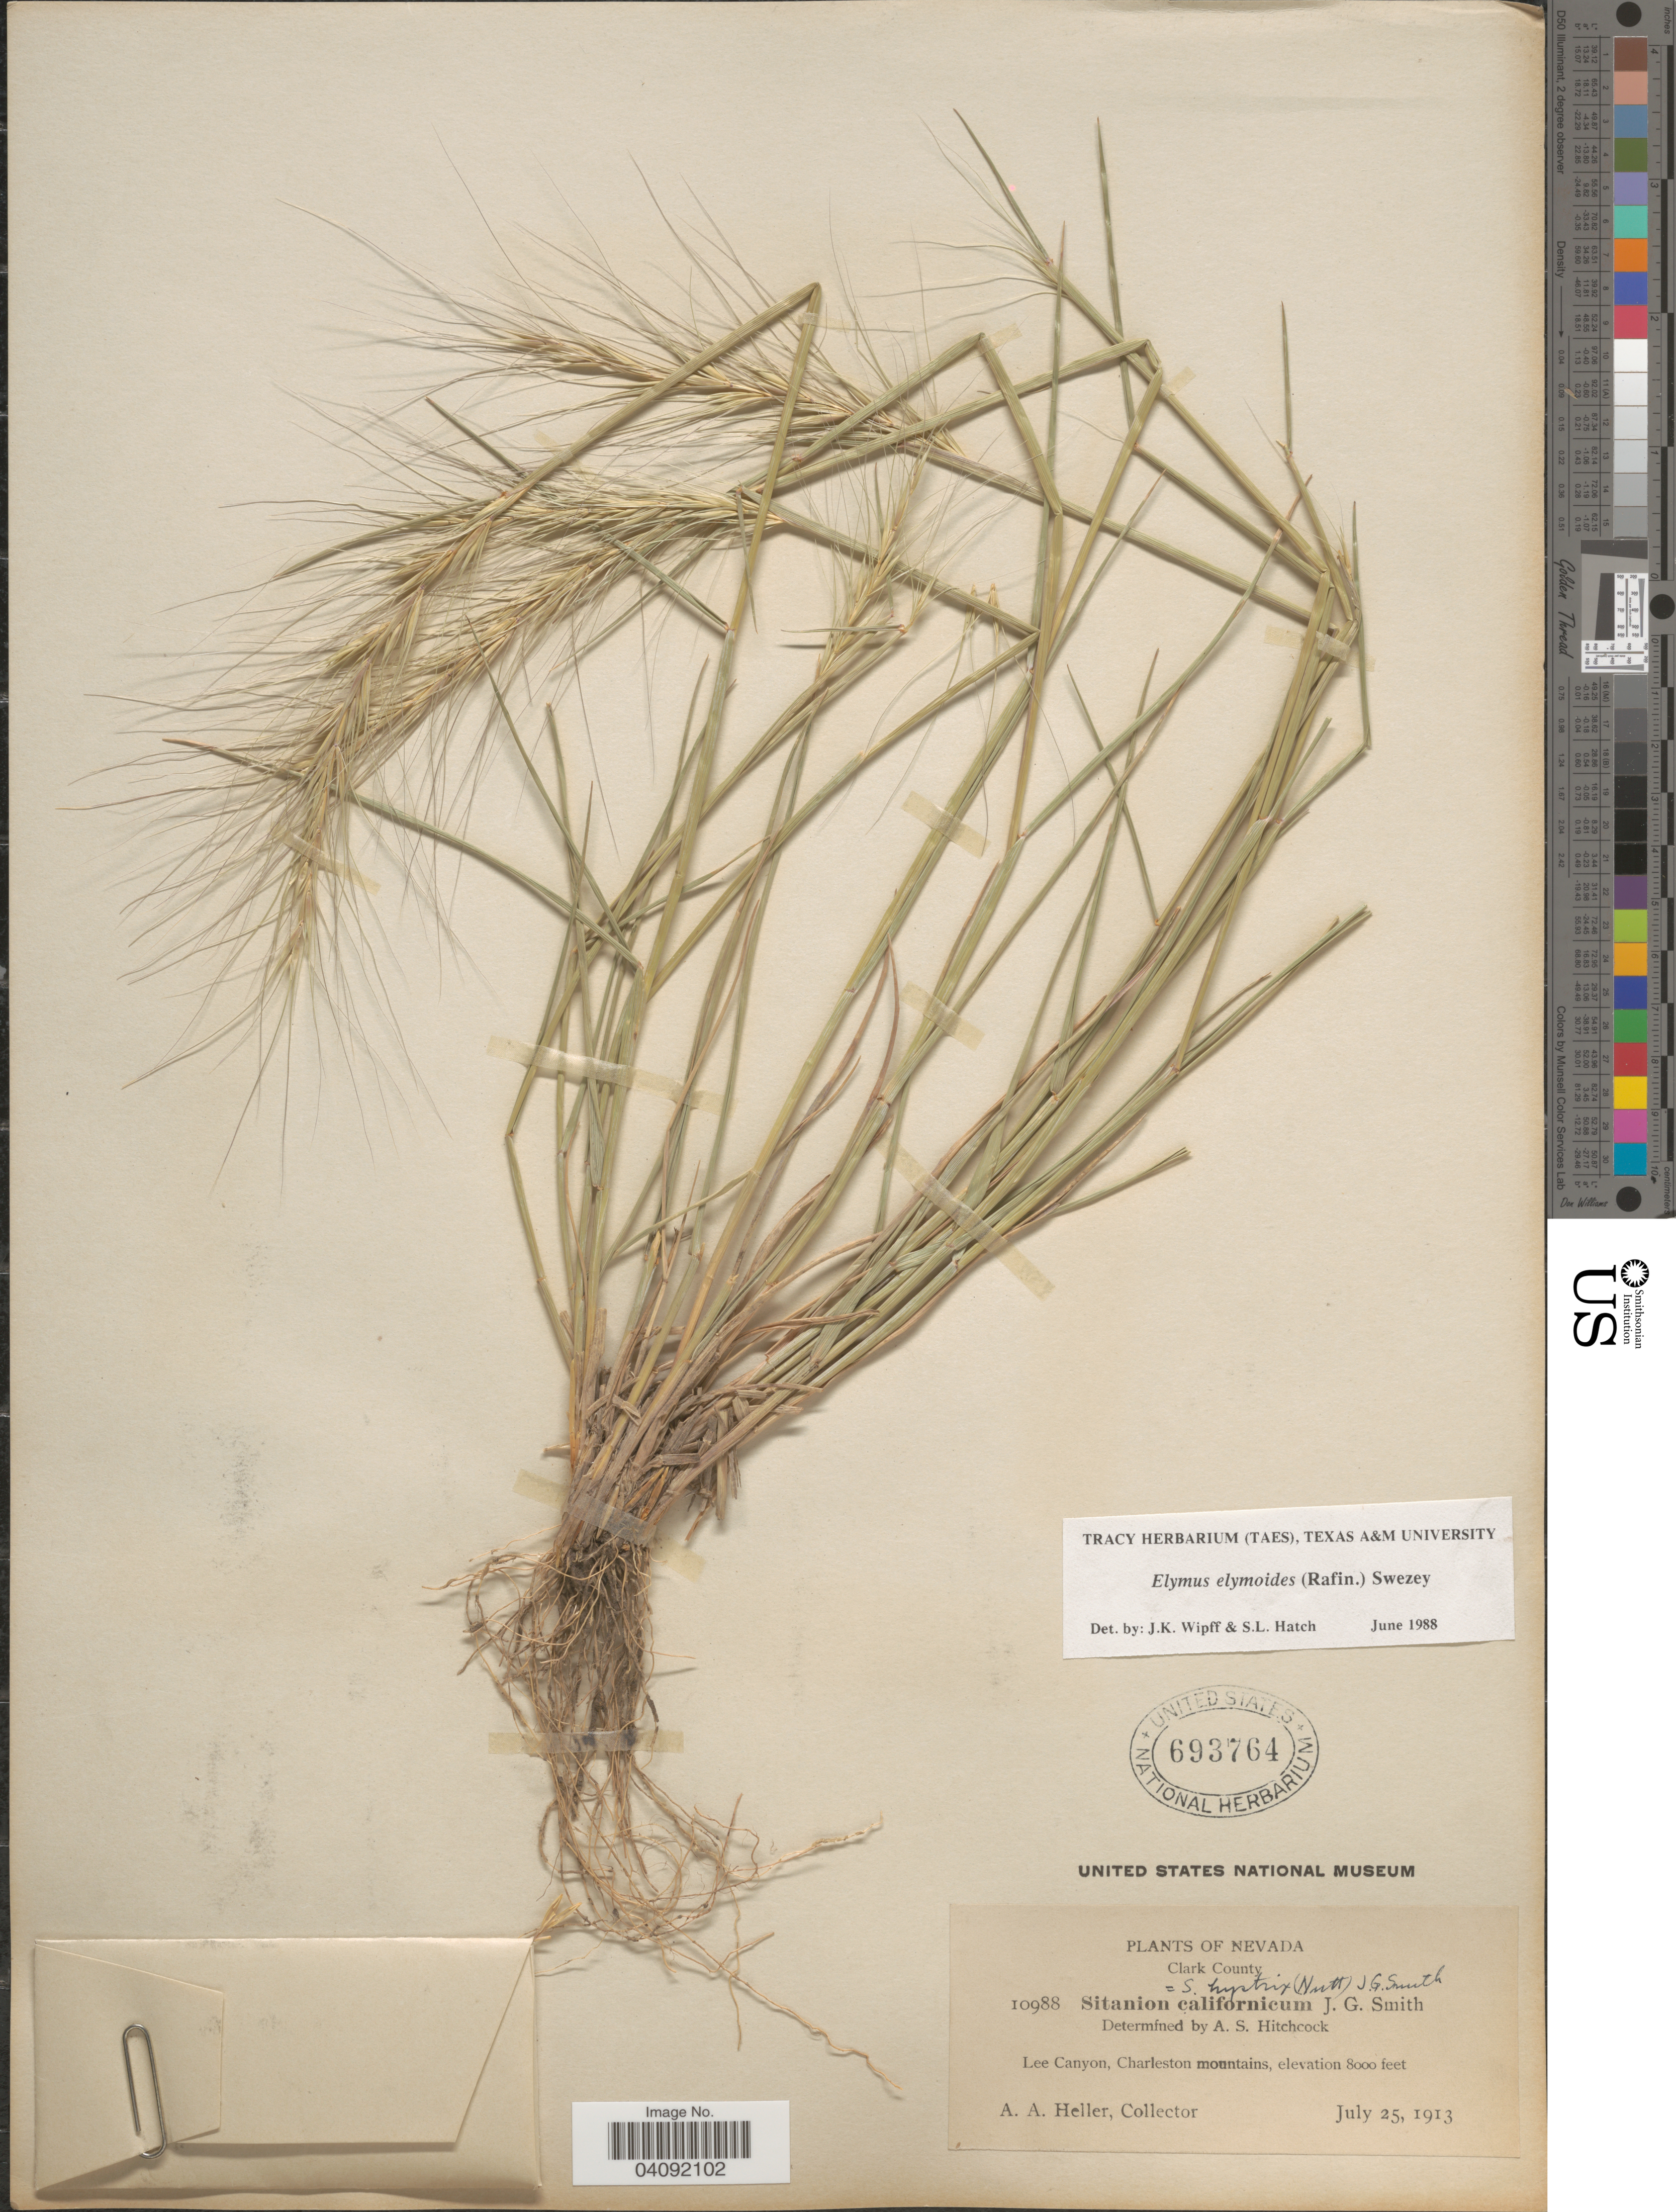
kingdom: Plantae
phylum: Tracheophyta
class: Liliopsida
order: Poales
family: Poaceae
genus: Elymus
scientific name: Elymus elymoides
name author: (Raf.) Swezey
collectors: A. A. Heller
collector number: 10988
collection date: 1913-07-25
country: United States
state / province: Nevada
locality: Clark County. Lee Canyon, Charleston mountains.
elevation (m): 2438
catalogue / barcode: US 693764